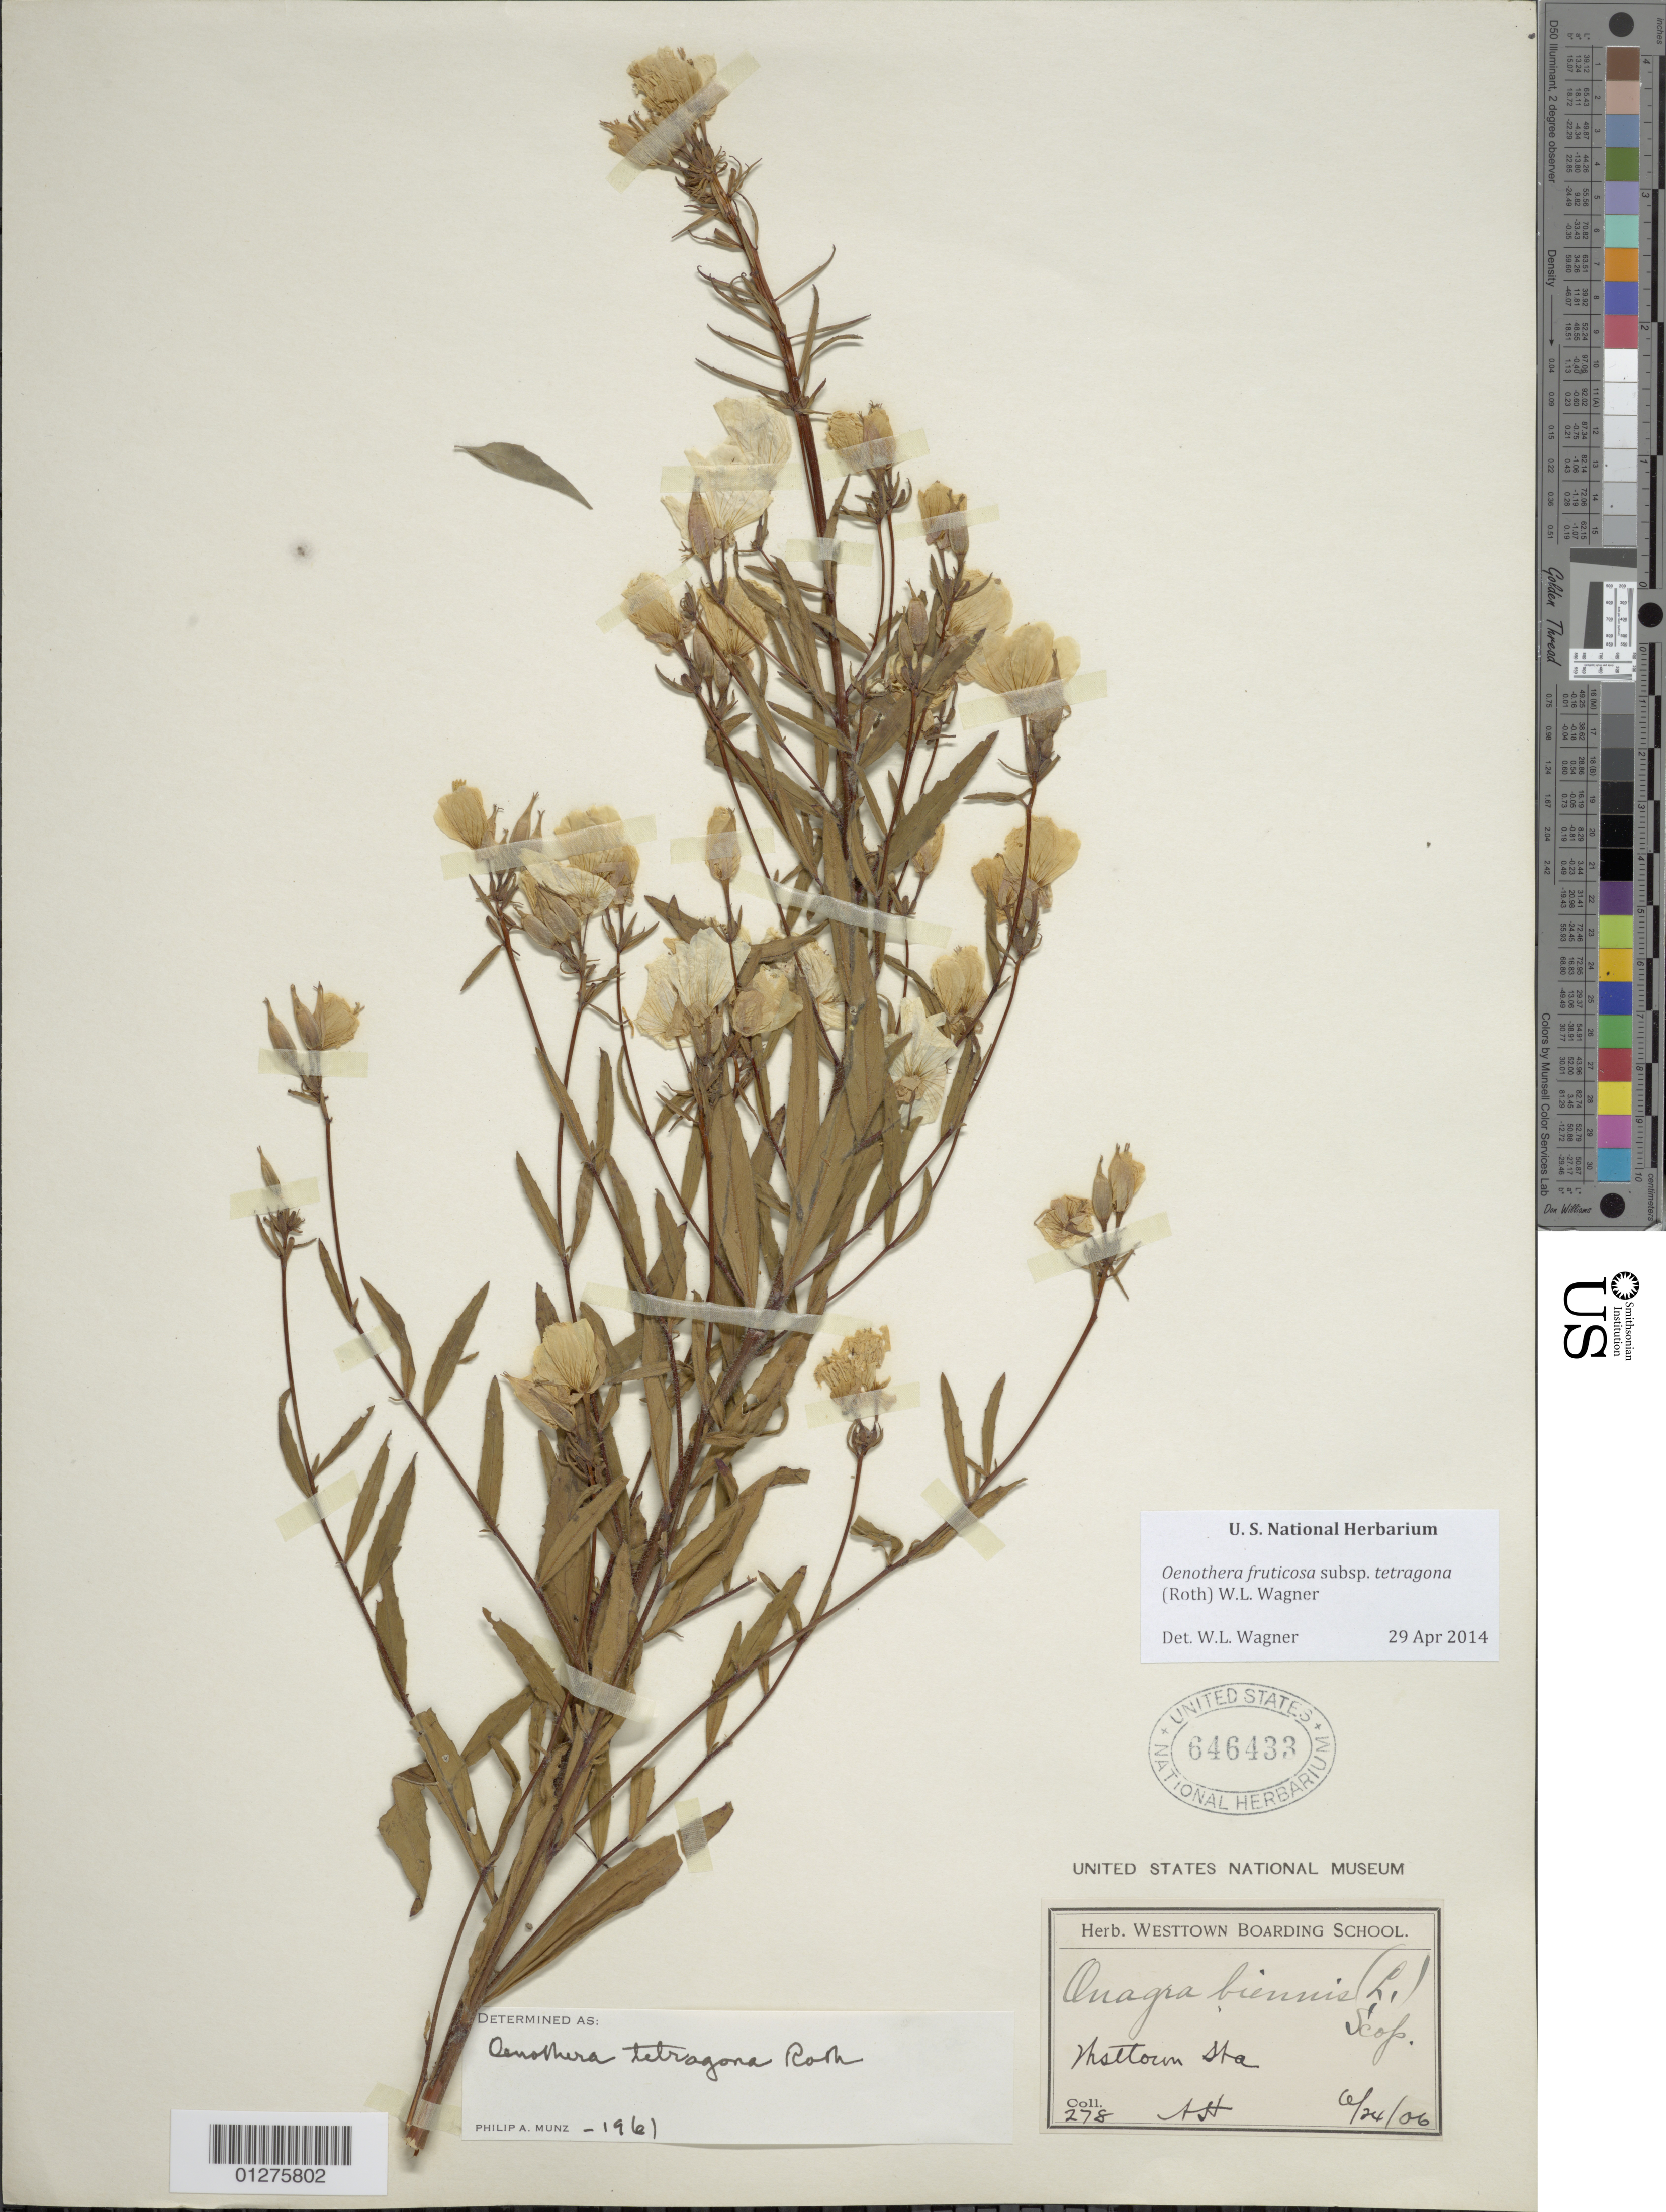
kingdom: Plantae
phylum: Tracheophyta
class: Magnoliopsida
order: Myrtales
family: Onagraceae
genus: Oenothera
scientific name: Oenothera fruticosa subsp. tetragona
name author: (Roth) W.L. Wagner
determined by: Wagner, W. L., (BOT), Smithsonian Institution - National Museum of Natural History (UNITED STATES)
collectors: S. H.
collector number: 278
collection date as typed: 24 Jun 1906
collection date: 1906-06-24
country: United States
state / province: Pennsylvania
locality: Westtown Sta.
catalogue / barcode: US 646433